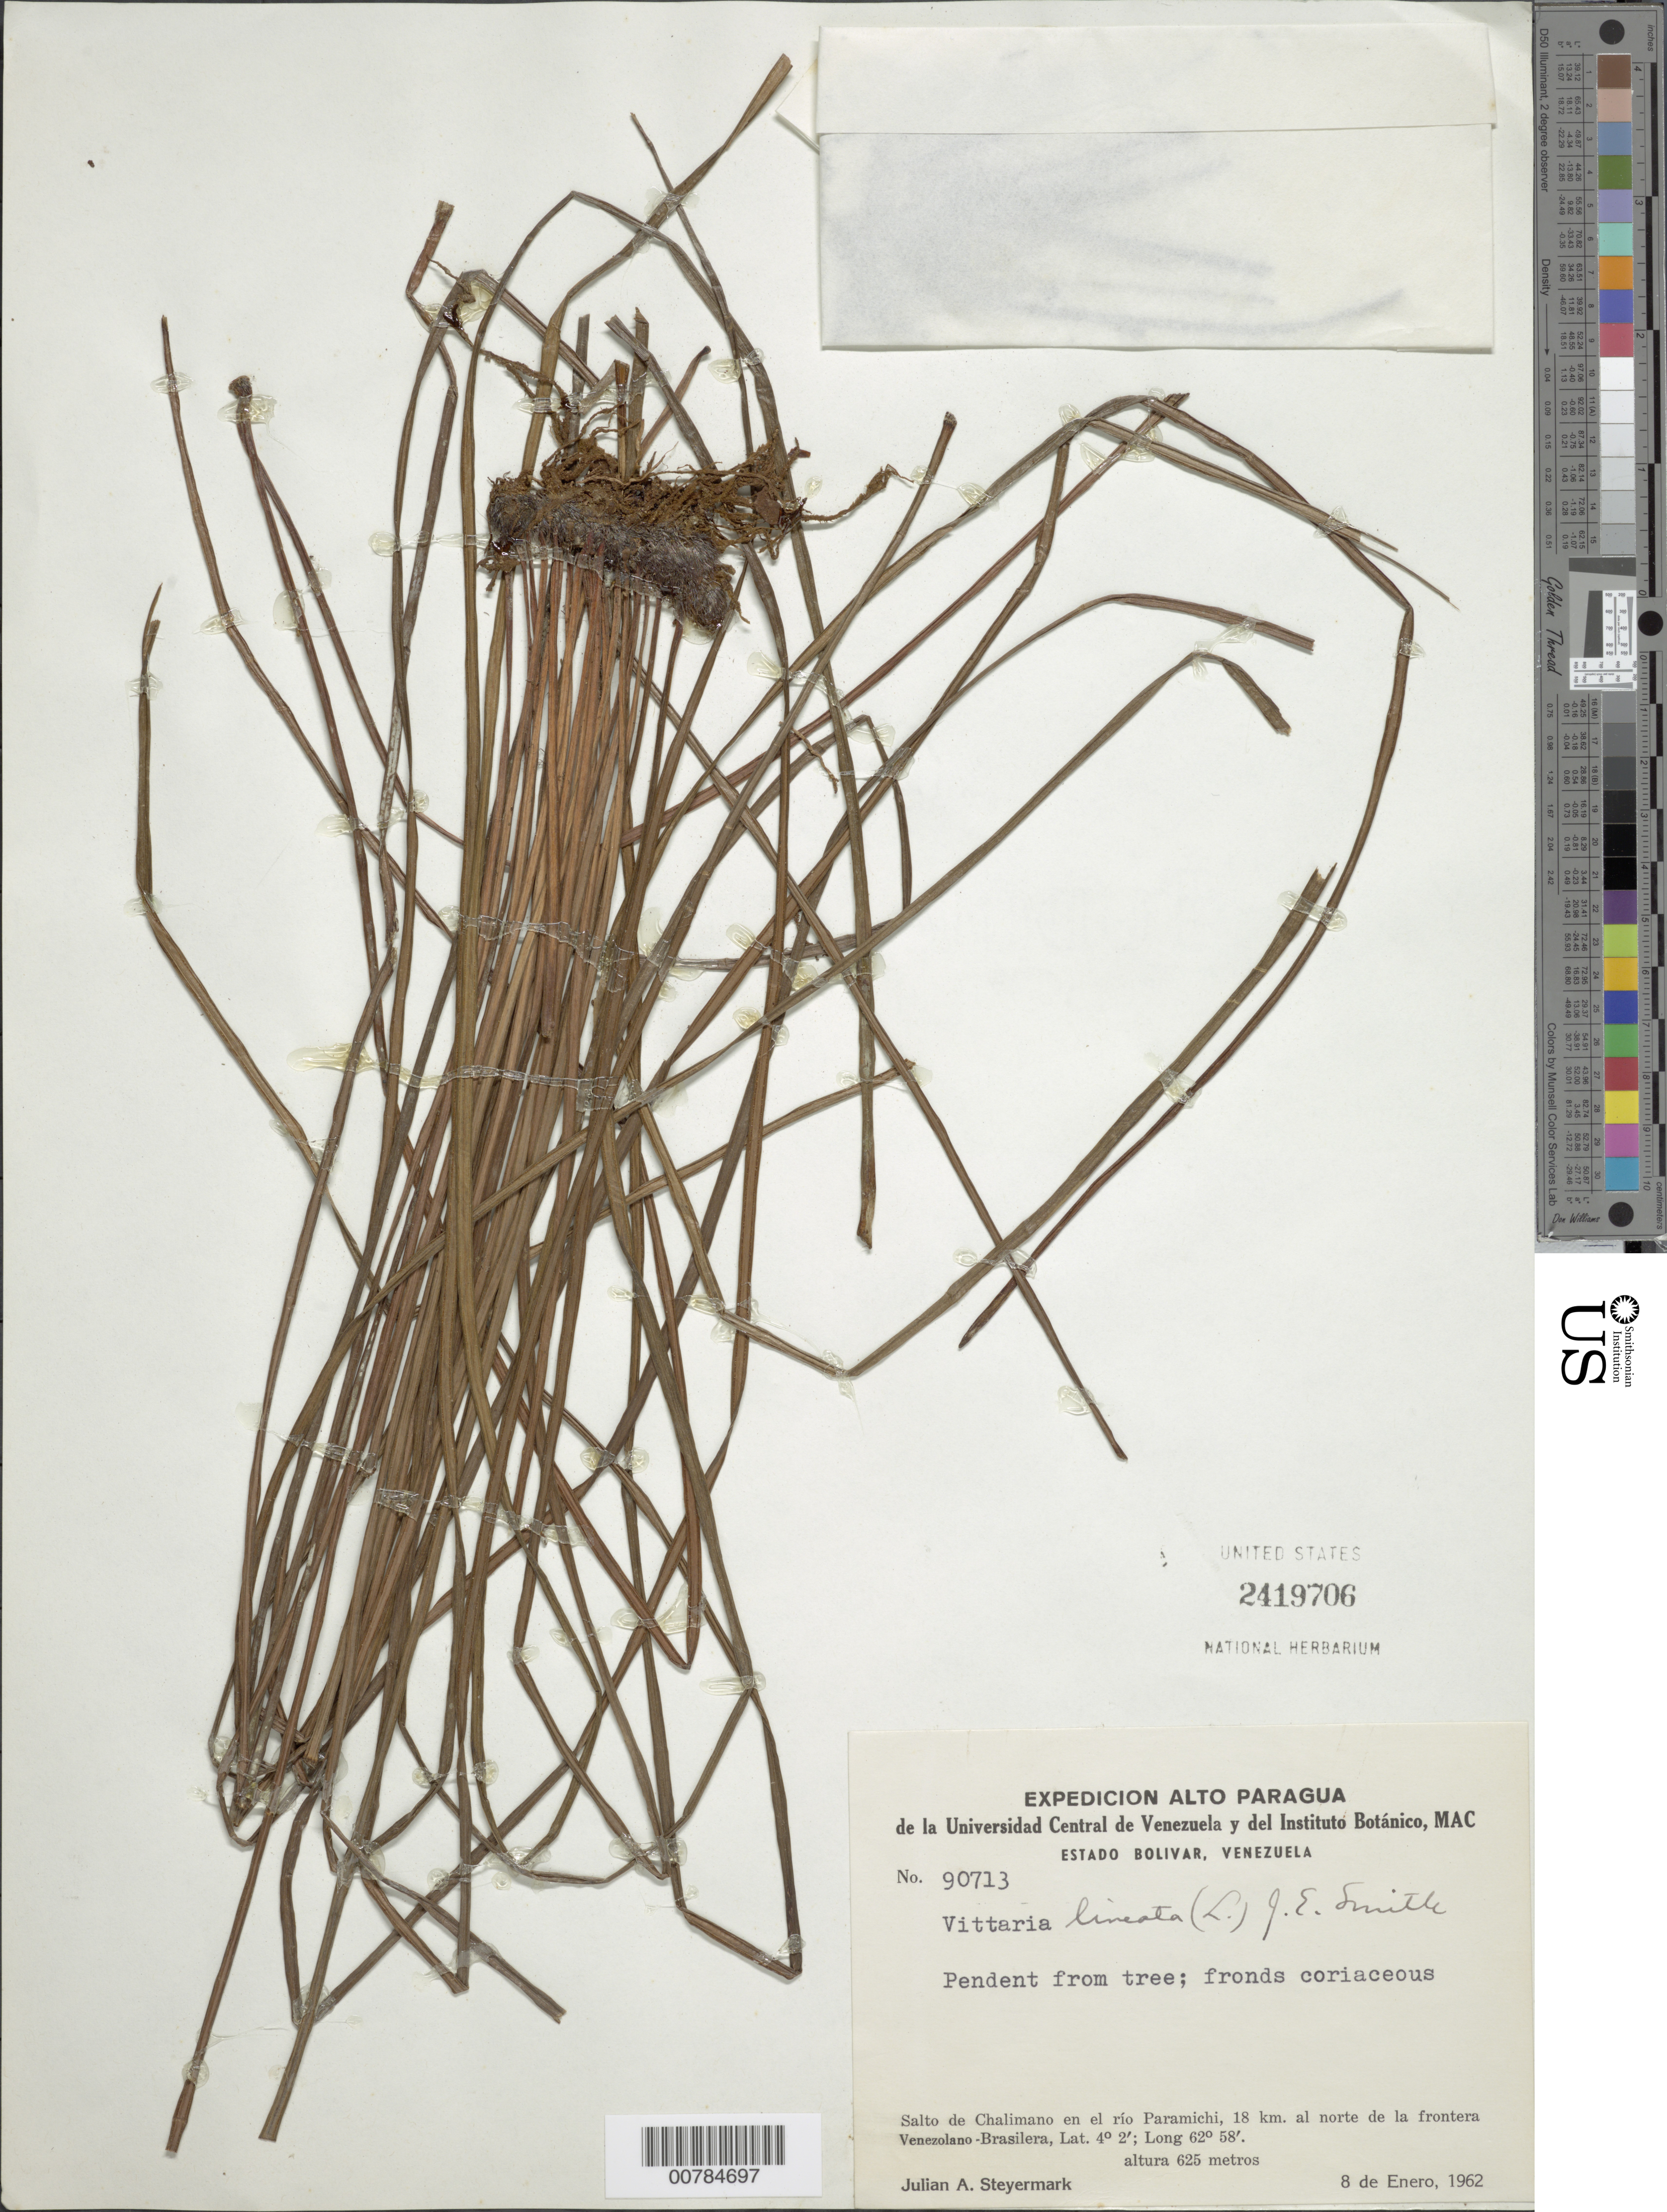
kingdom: Plantae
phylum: Tracheophyta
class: Polypodiopsida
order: Polypodiales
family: Pteridaceae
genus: Vittaria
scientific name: Vittaria lineata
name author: (L.) Sm.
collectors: J. Steyermark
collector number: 90713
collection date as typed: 8-Jan-62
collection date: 1962-01-08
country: Venezuela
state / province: Bolívar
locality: Salto de Chalimano, Río Paramichi, 18 km N de la frontera Venezolano-Brasilera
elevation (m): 625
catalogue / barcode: US 2419706